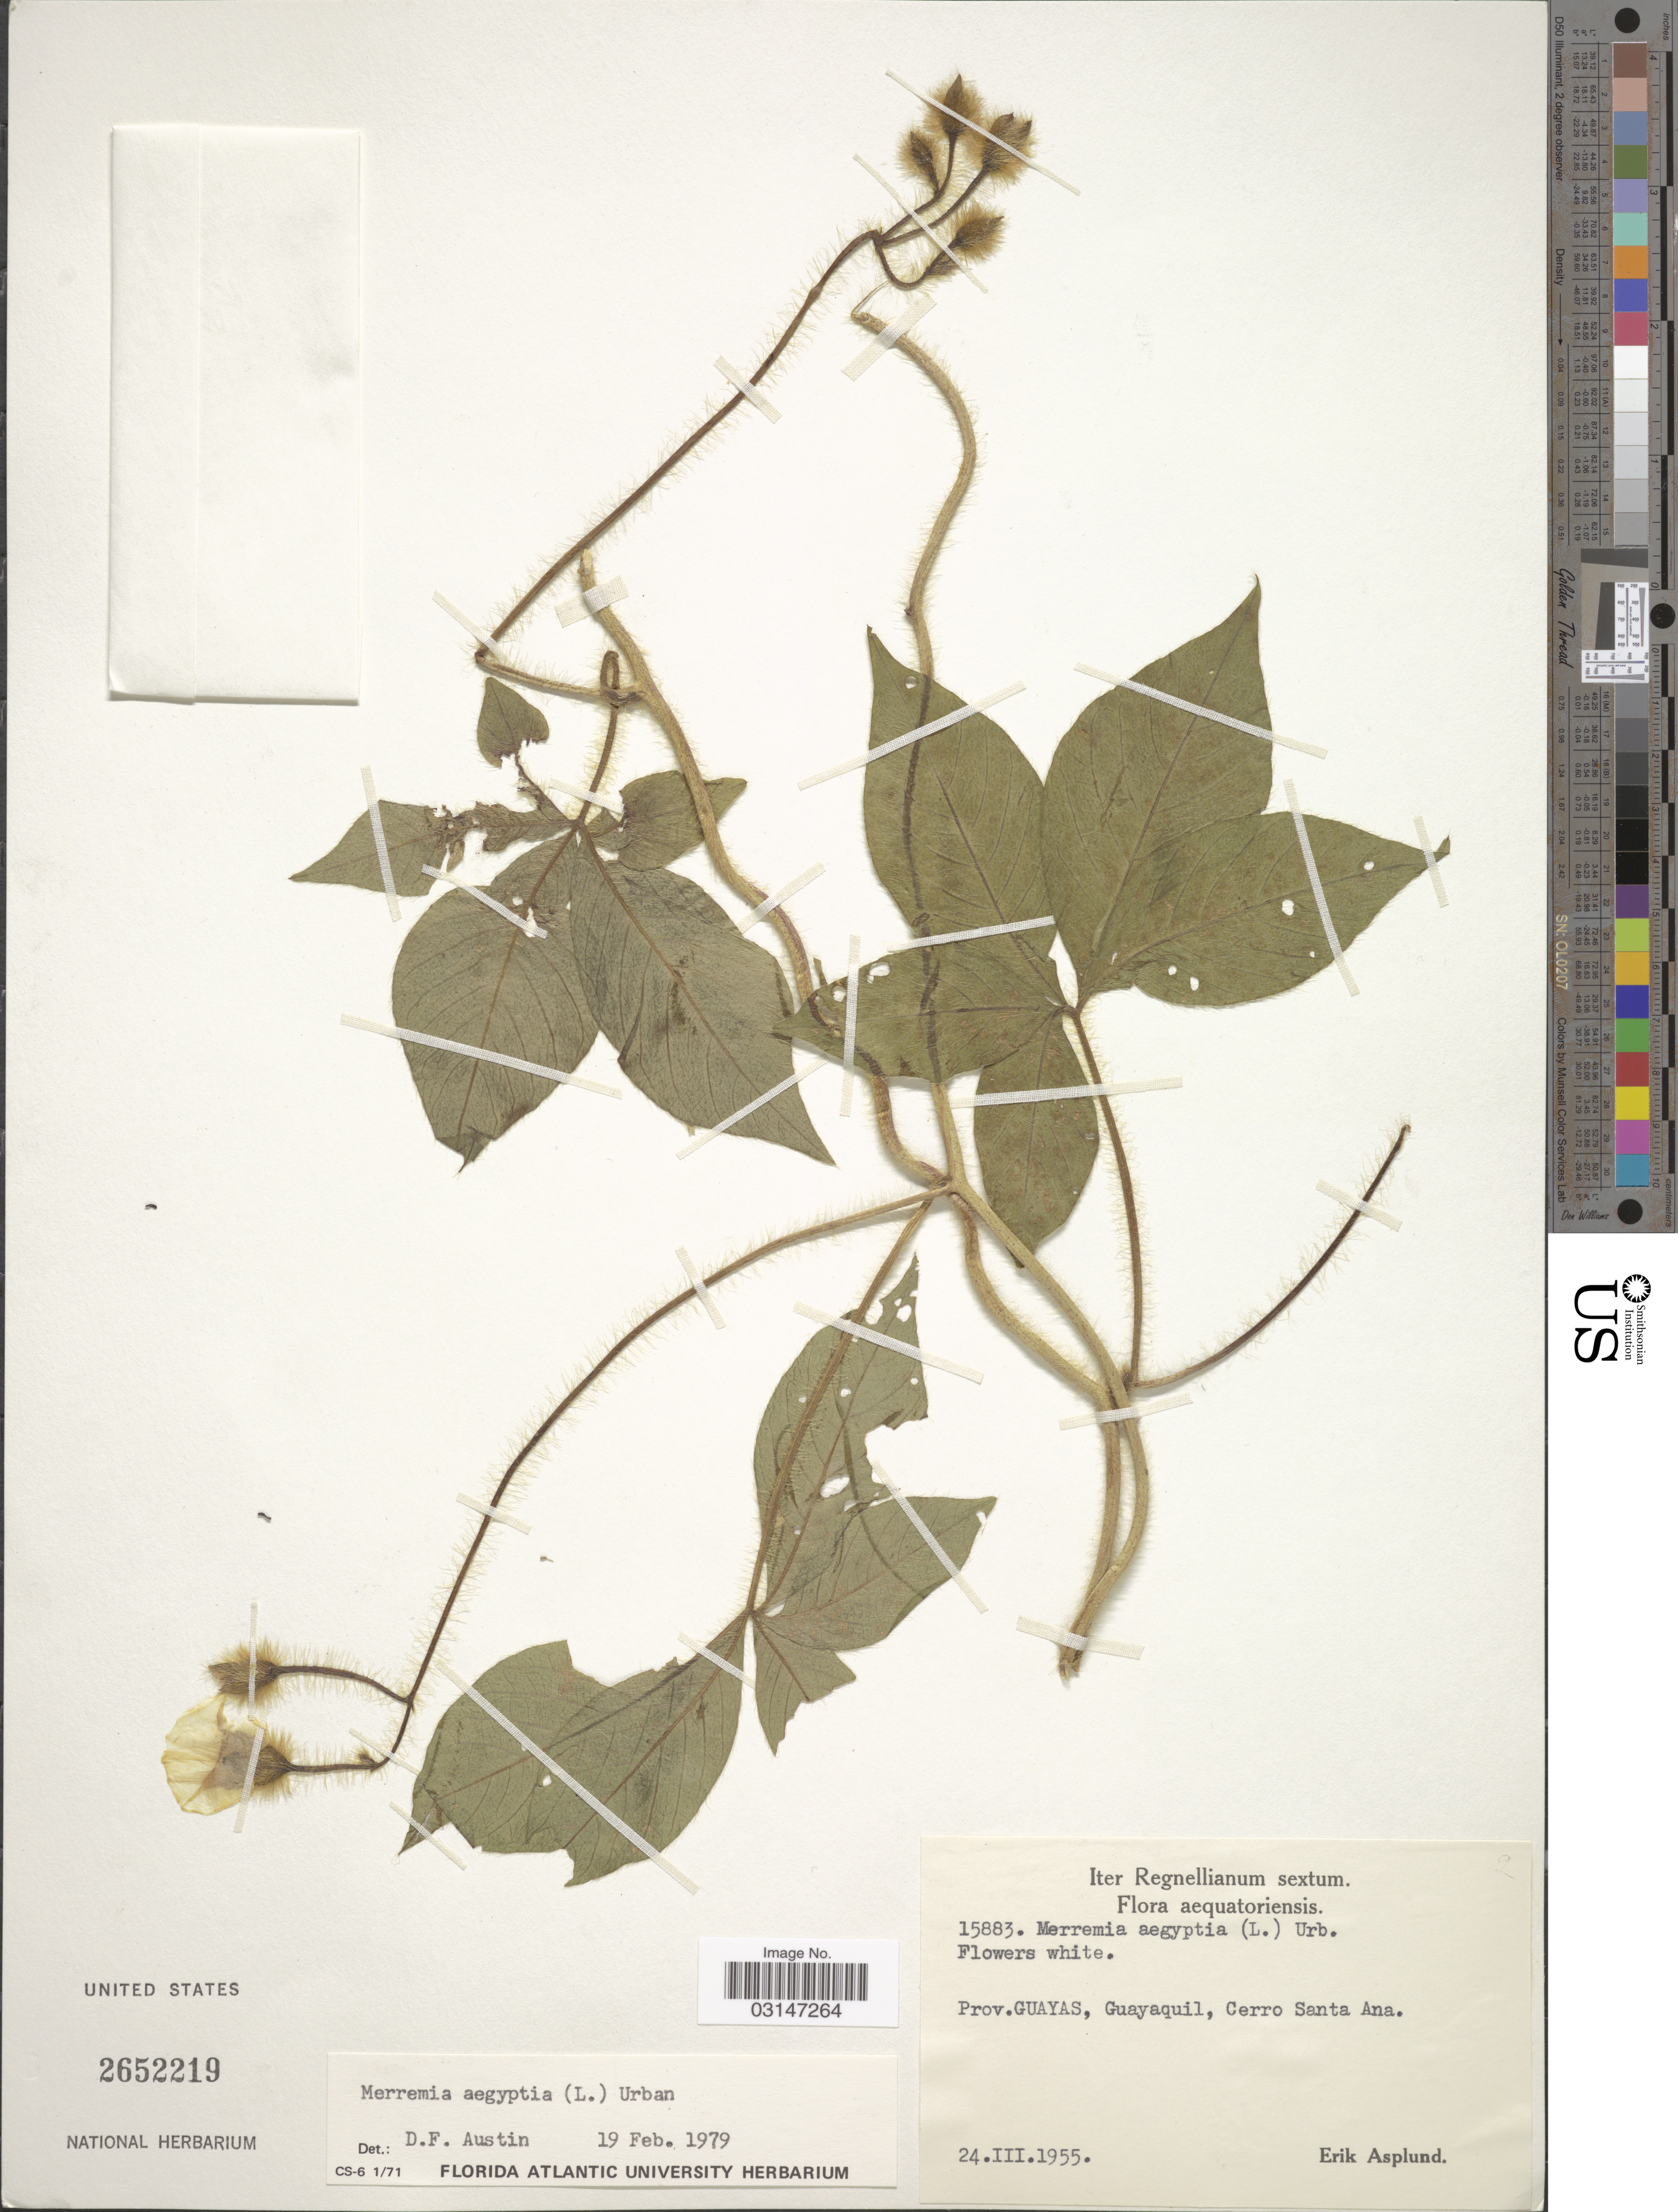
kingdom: Plantae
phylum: Tracheophyta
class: Magnoliopsida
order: Solanales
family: Convolvulaceae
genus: Distimake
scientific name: Distimake aegyptius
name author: (L.) A. R. Simões & Staples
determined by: Strong, Mark T., (BOT), Smithsonian Institution - National Museum of Natural History (UNITED STATES)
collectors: E. Asplund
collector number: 15883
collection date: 1955-03-24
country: Ecuador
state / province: Guayas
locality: Aequatoriensis, Guayaquil, Cerro Santa Ana.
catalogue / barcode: US 2652219